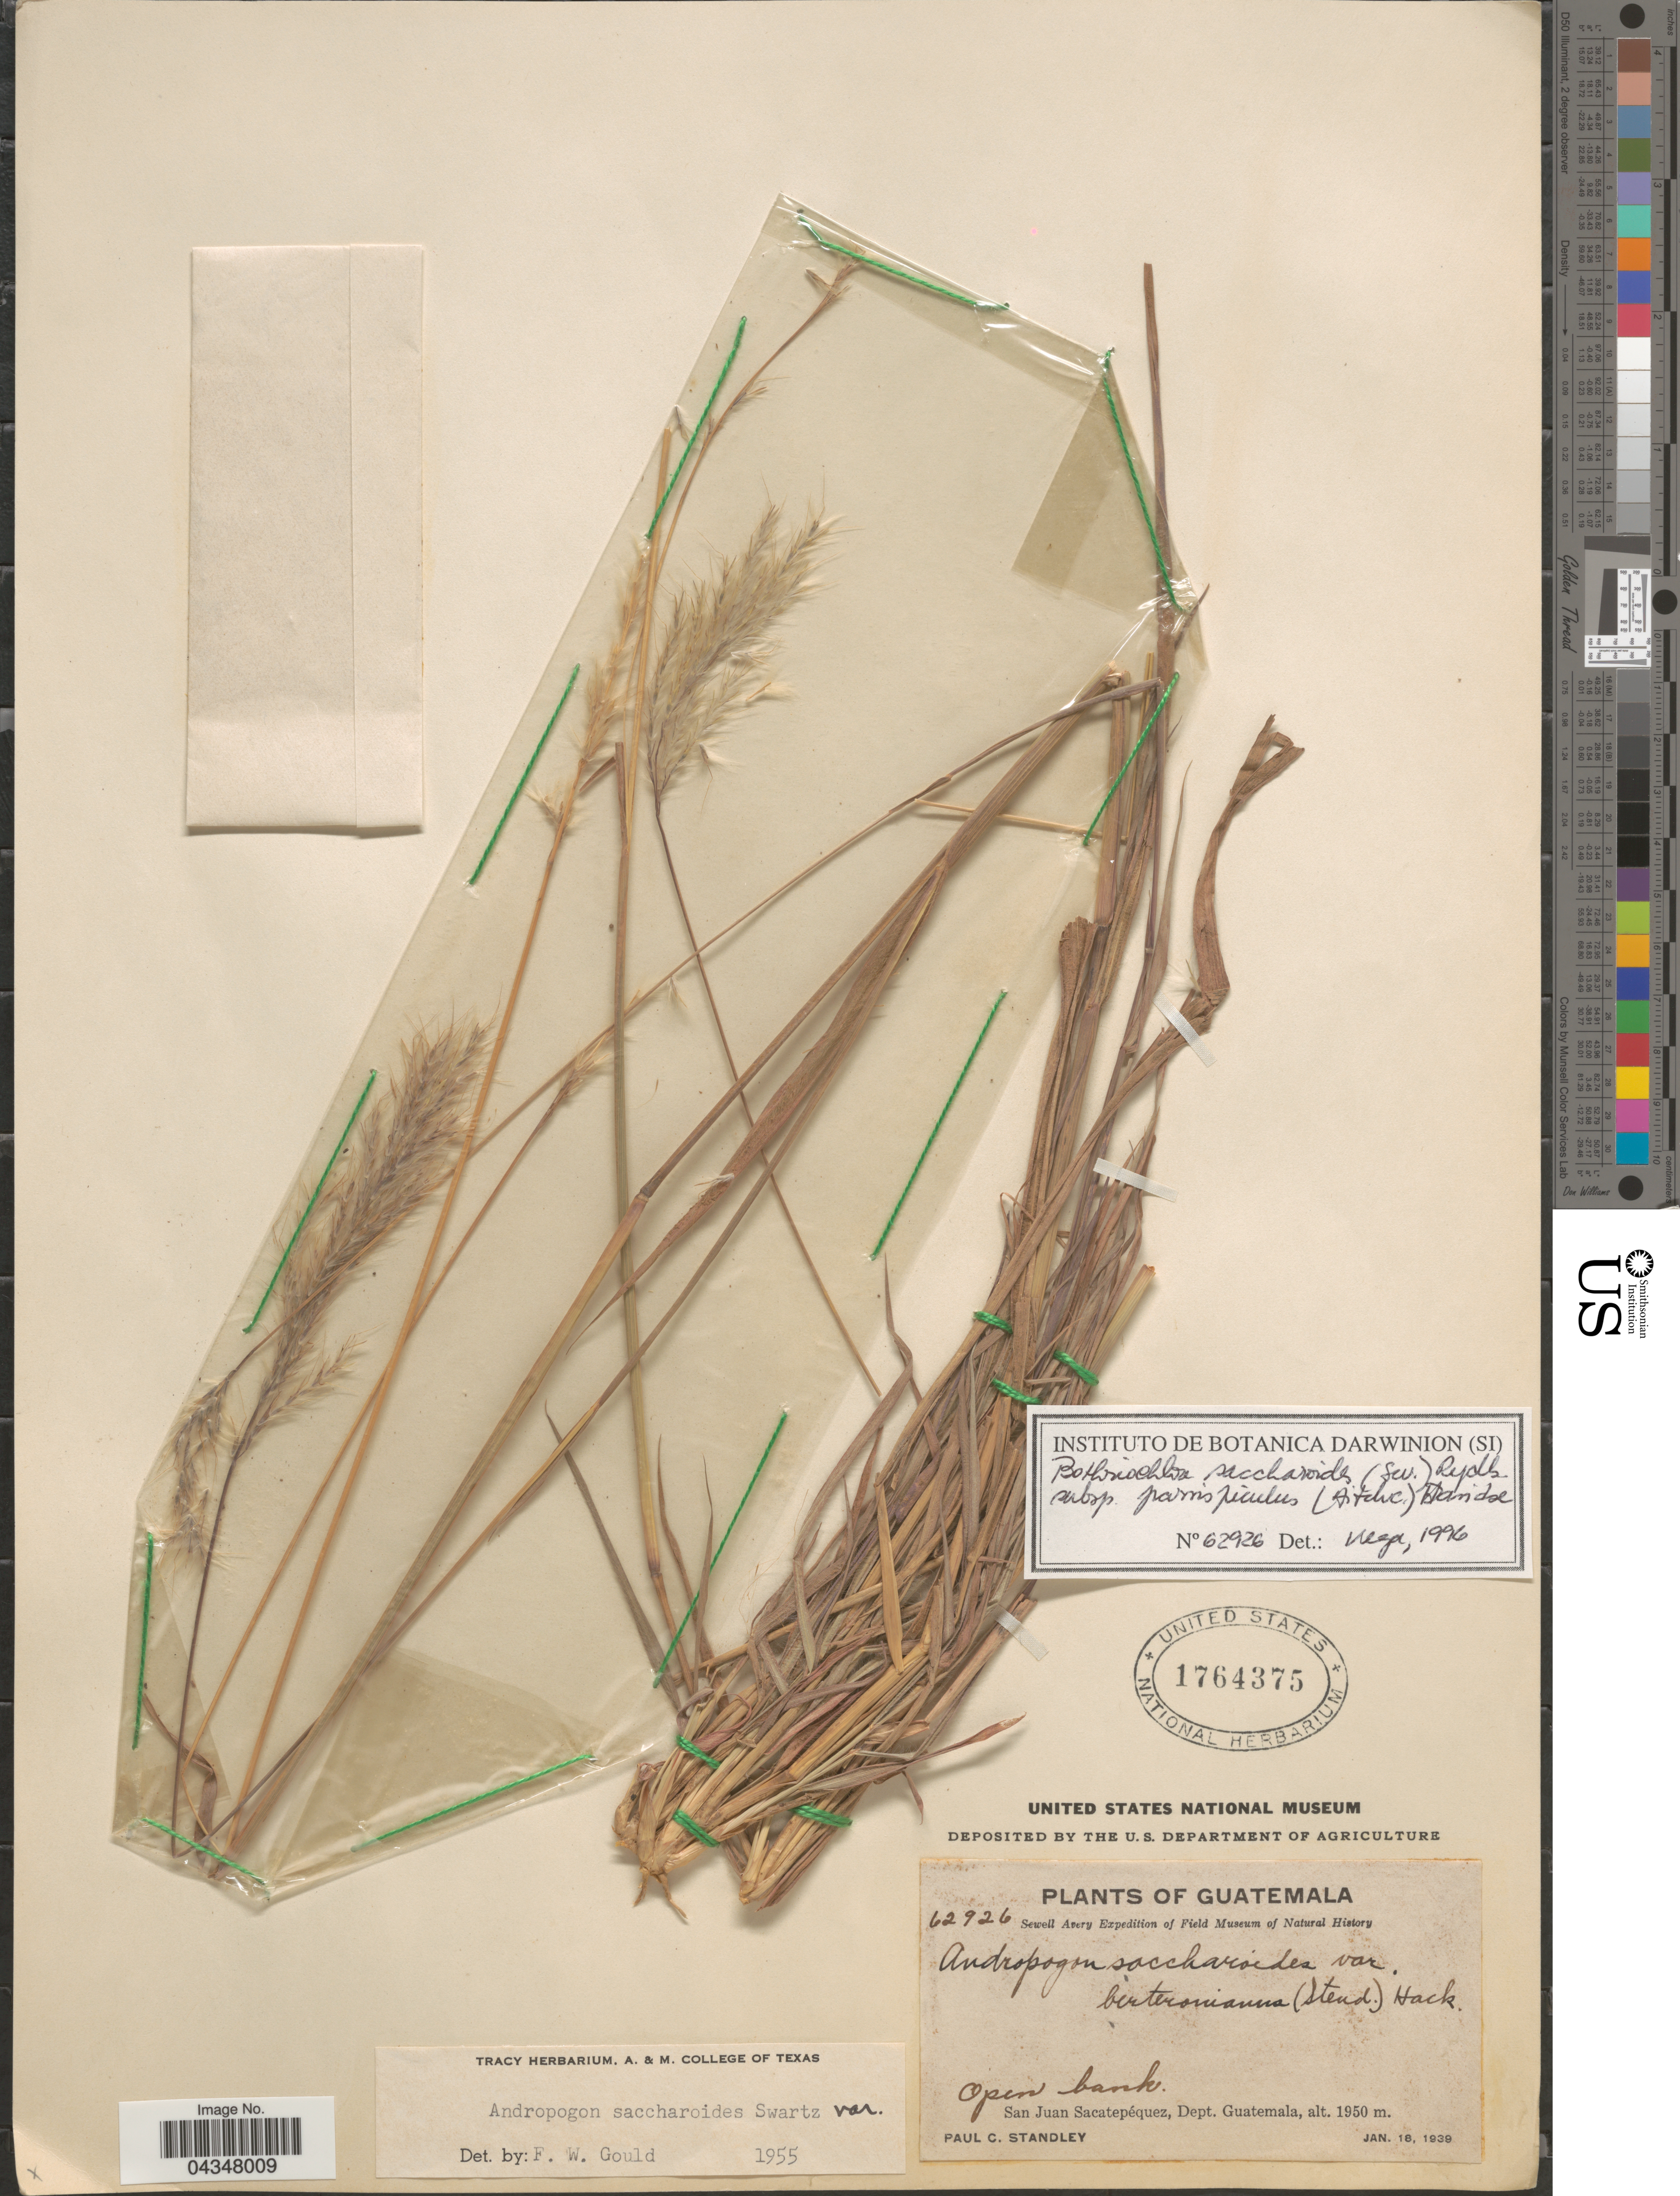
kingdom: Plantae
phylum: Tracheophyta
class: Liliopsida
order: Poales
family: Poaceae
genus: Bothriochloa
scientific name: Bothriochloa saccharoides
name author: (Sw.) Rydb.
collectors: P. C. Standley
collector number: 62926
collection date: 1939-01-18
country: Guatemala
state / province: Guatemala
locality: Sewell Avery Expedition. San Juan Sacatepéquez, Dept. Guatemala.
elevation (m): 1950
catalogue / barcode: US 1764375